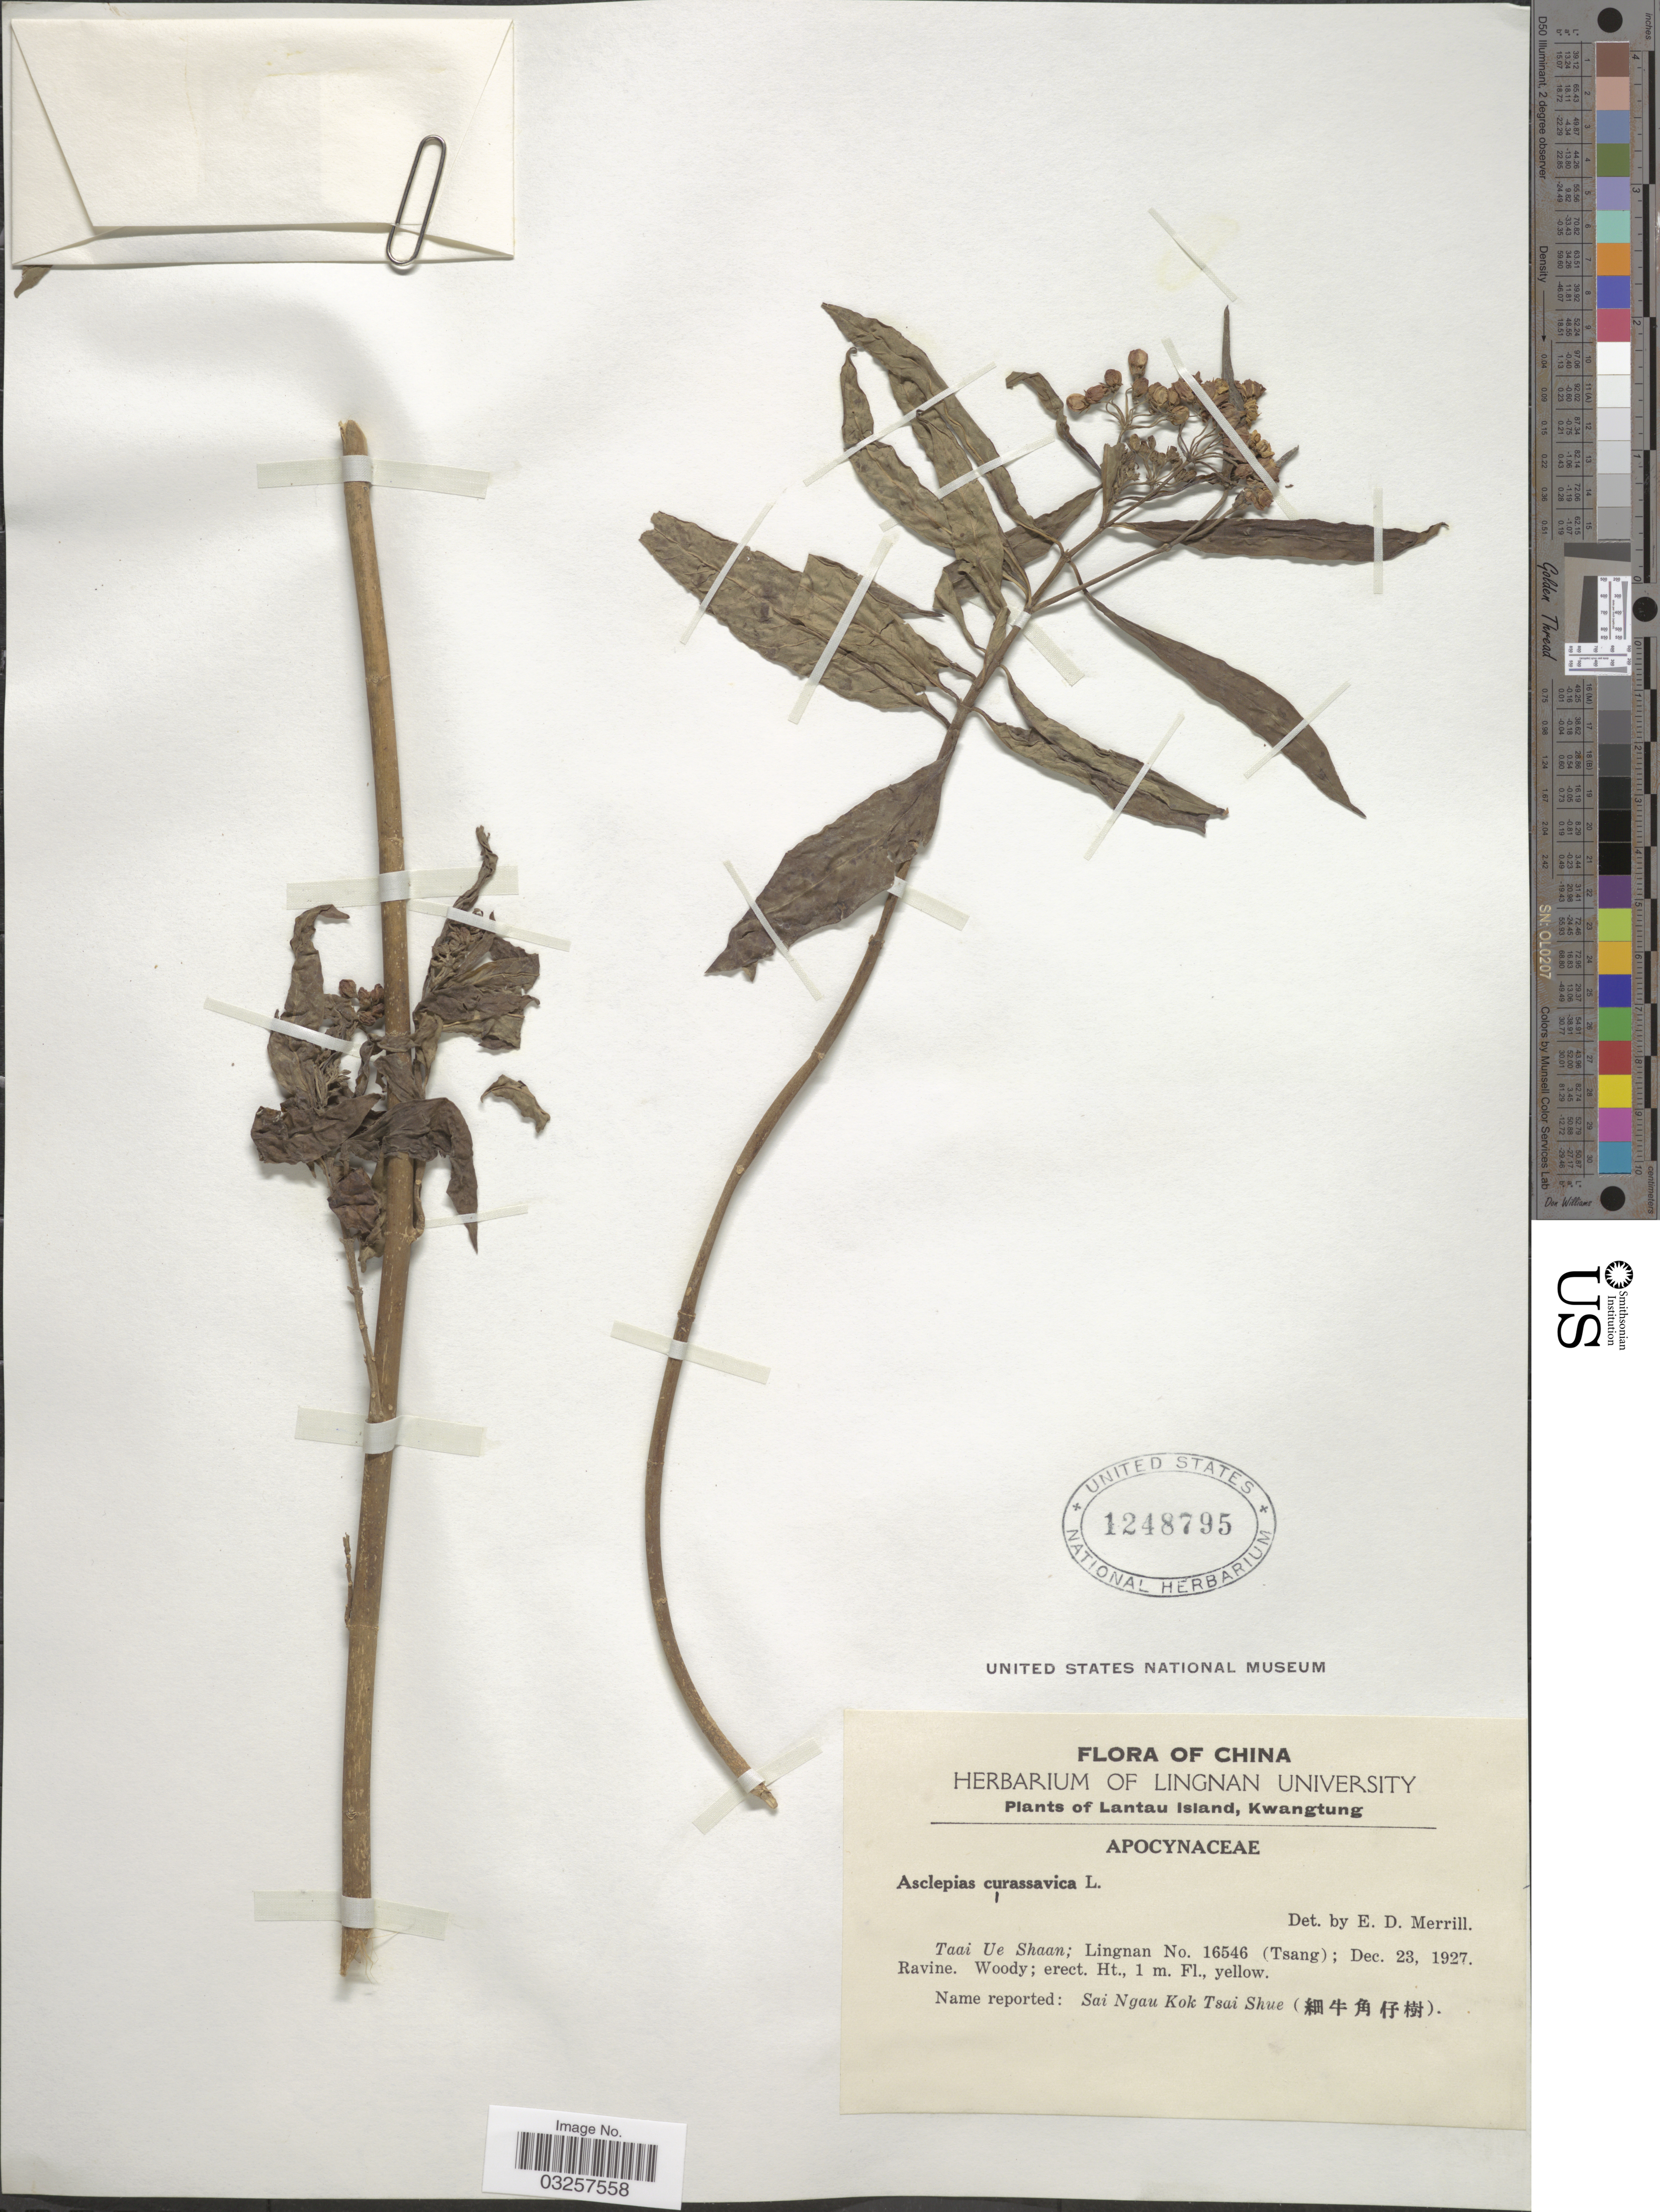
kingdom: Plantae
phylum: Tracheophyta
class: Magnoliopsida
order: Gentianales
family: Apocynaceae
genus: Asclepias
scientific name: Asclepias curassavica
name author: L.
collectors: -. T'sang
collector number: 16546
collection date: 1927-12-23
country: China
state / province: Guangdong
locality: Lantau Island. Kwangtung. Taai Ue Shaan.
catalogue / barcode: US 1248795